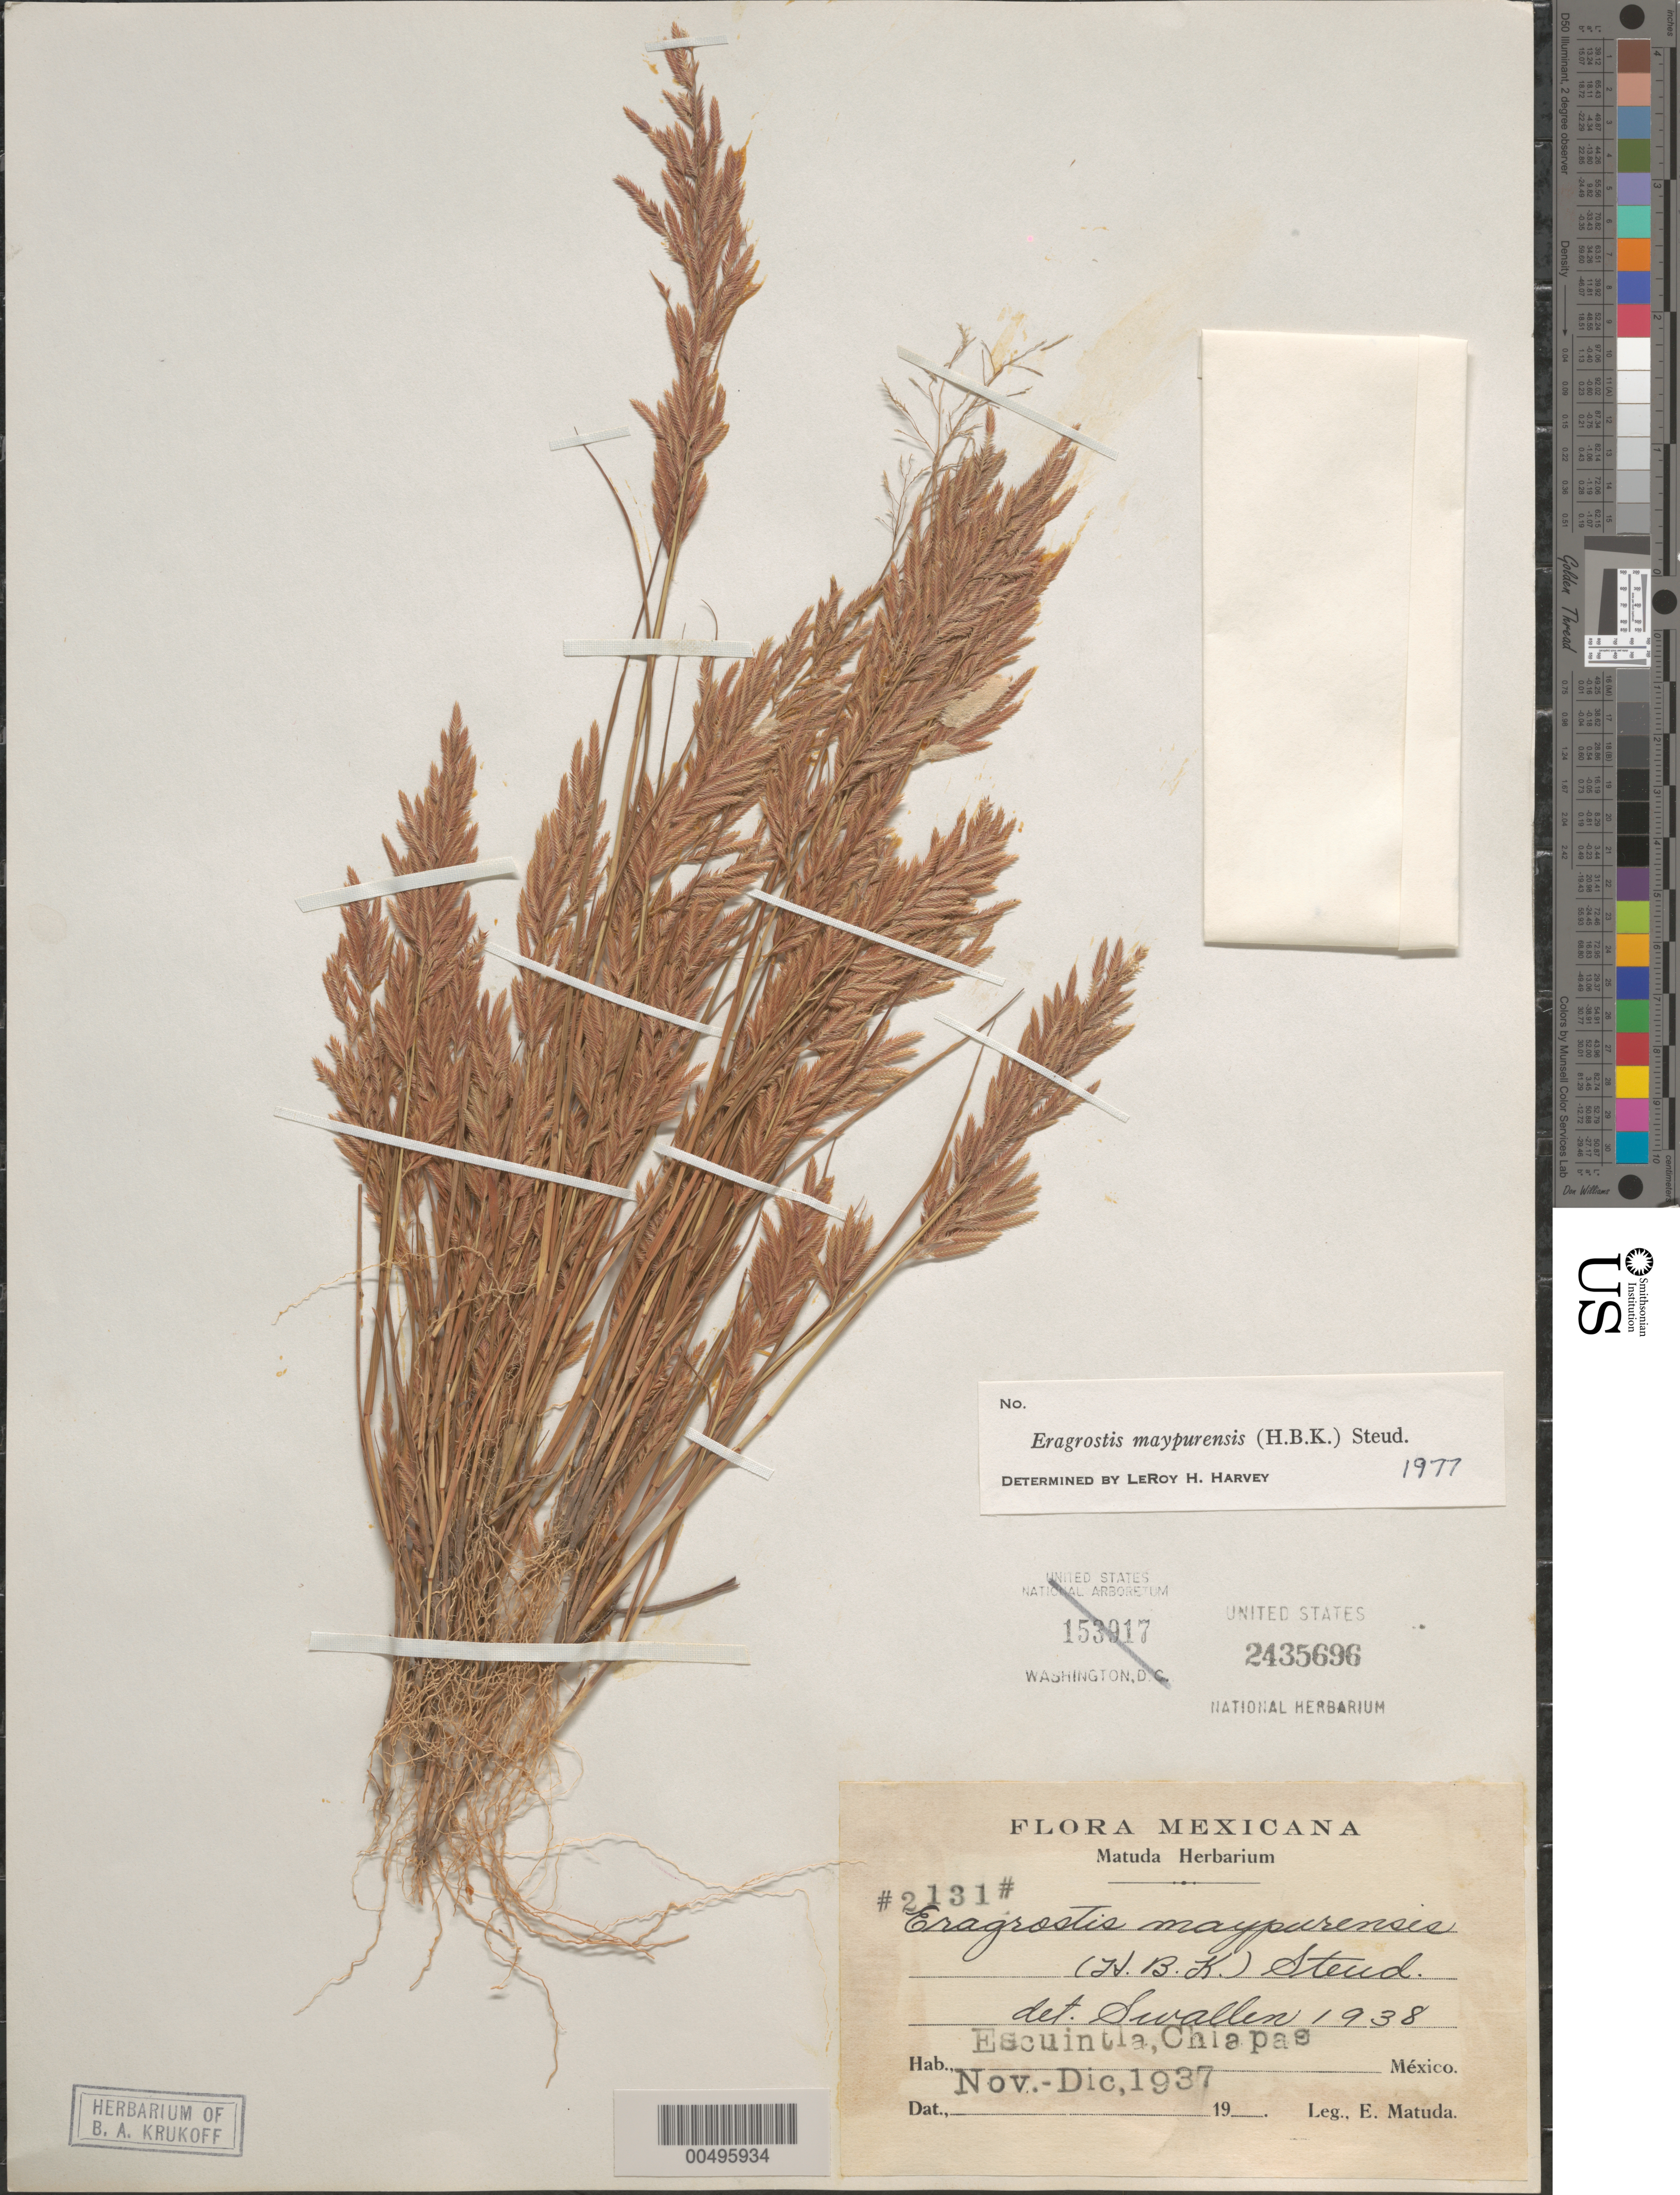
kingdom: Plantae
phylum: Tracheophyta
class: Liliopsida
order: Poales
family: Poaceae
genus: Eragrostis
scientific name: Eragrostis maypurensis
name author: (Kunth) Steud.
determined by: Harvey, L. H.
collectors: E. Matuda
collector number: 2131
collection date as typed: Nov 1937 to Dec 1937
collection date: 1937-11/1937-12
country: Mexico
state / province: Chiapas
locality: Escuintla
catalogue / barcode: US 2435696